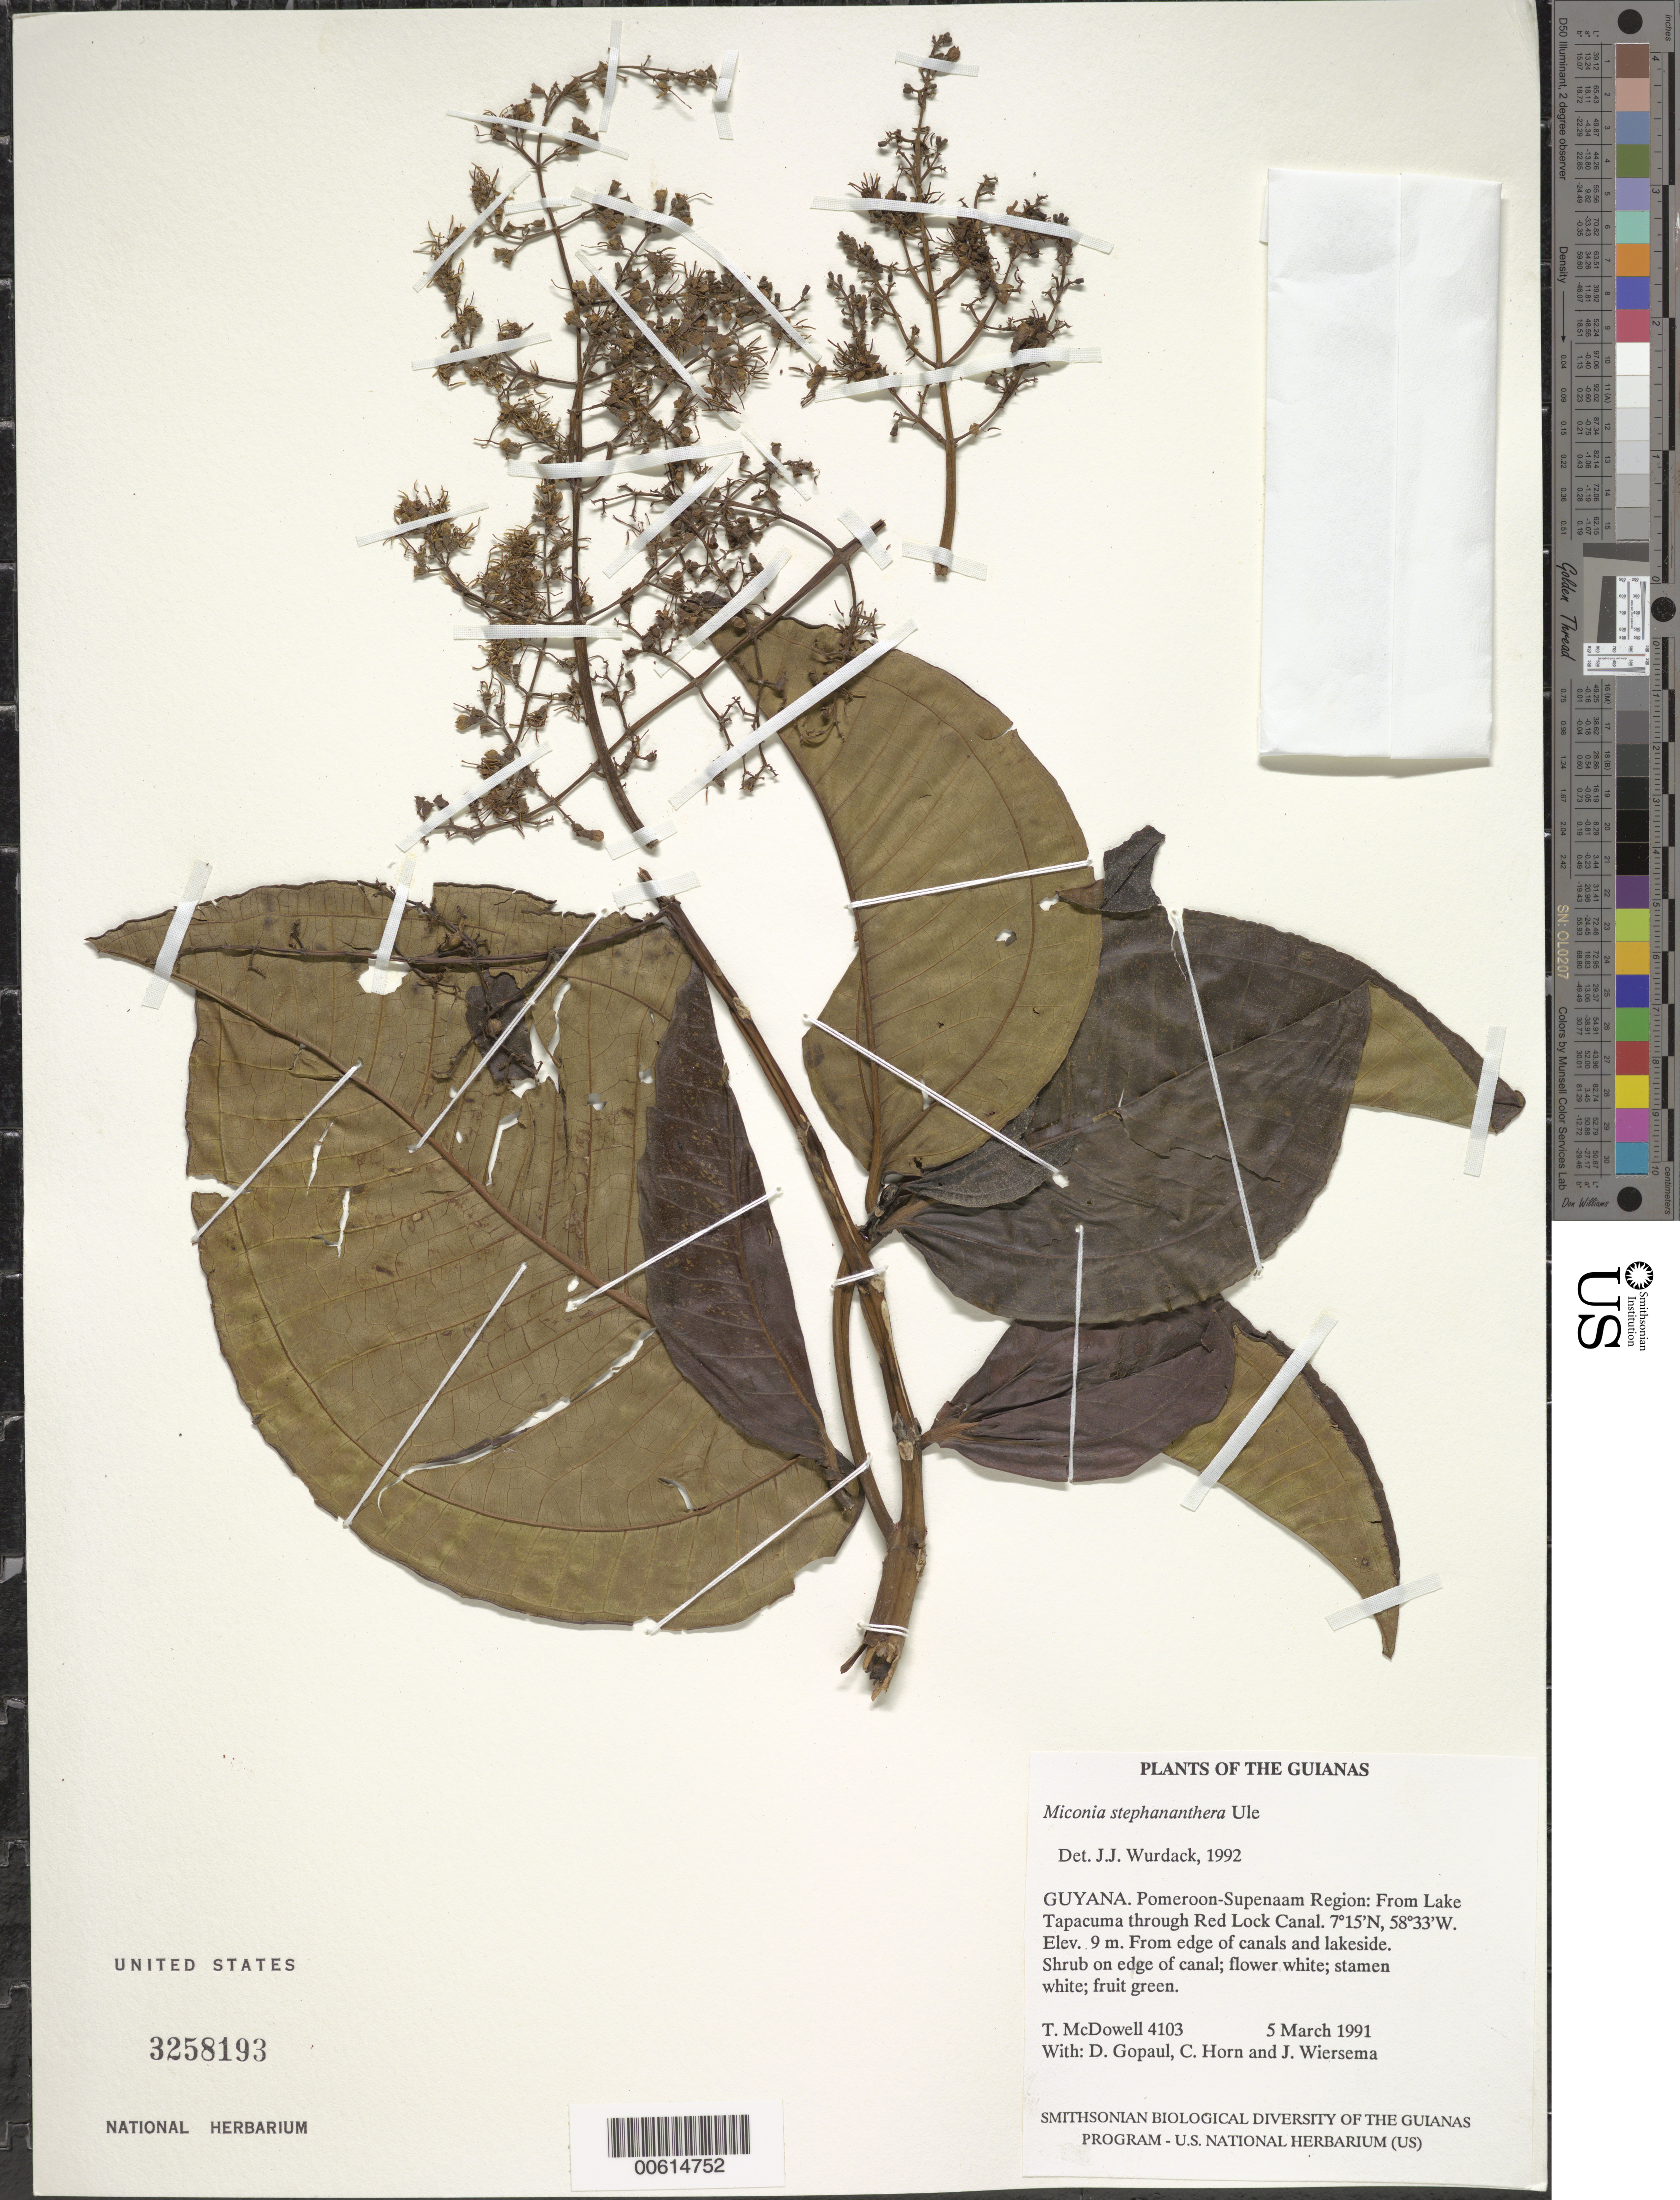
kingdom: Plantae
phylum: Tracheophyta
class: Magnoliopsida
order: Myrtales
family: Melastomataceae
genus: Miconia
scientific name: Miconia stephananthera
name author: Ule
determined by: Wurdack, John J., (US), US (UNITED STATES)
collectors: T. McDowell, D. Gopaul, C. N. Horn & J. H. Wiersema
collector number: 4103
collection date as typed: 5 March 1991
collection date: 1991-03-05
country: Guyana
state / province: Pomeroon-Supenaam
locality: From Lake Tapacuma through Red Lock Canal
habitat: From edge of canals and lakeside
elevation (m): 9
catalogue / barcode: US 3258193